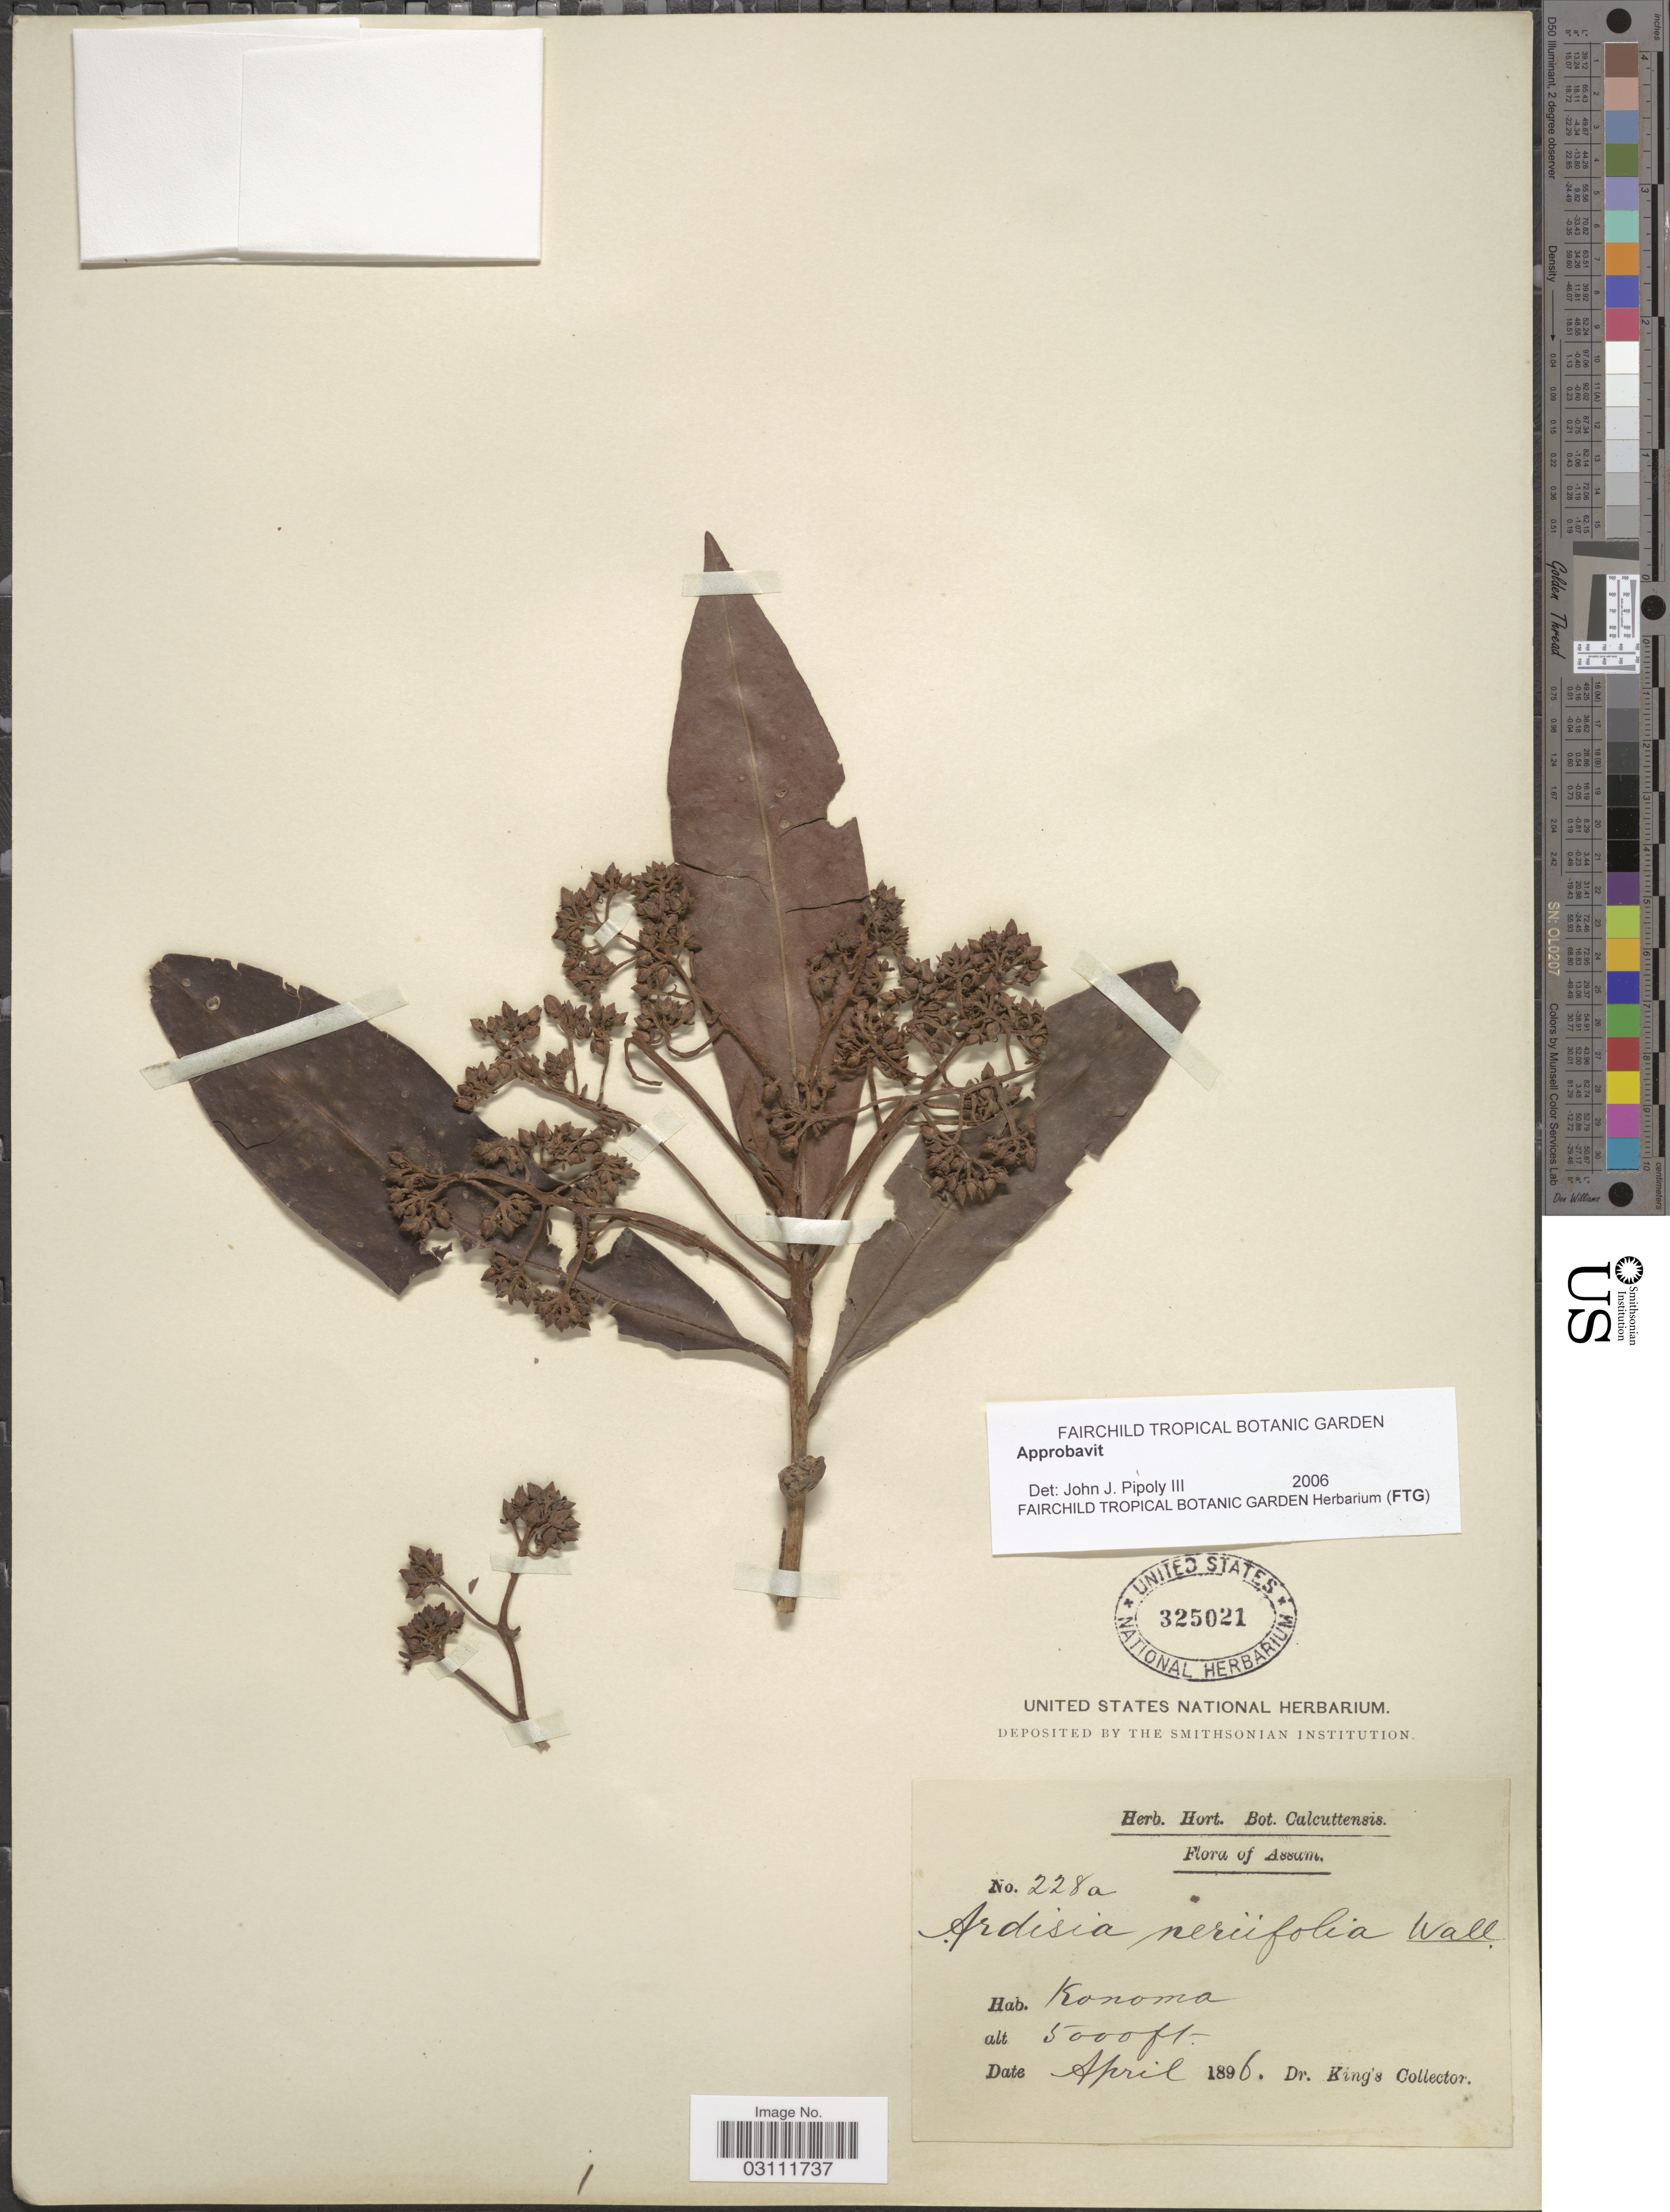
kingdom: Plantae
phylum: Tracheophyta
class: Magnoliopsida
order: Ericales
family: Primulaceae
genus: Ardisia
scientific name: Ardisia neriifolia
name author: Wall. ex A. DC.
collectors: Dr. King's collector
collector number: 228a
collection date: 1896-04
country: India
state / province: Assam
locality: Assam, Konoma.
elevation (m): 1524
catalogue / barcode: US 325021